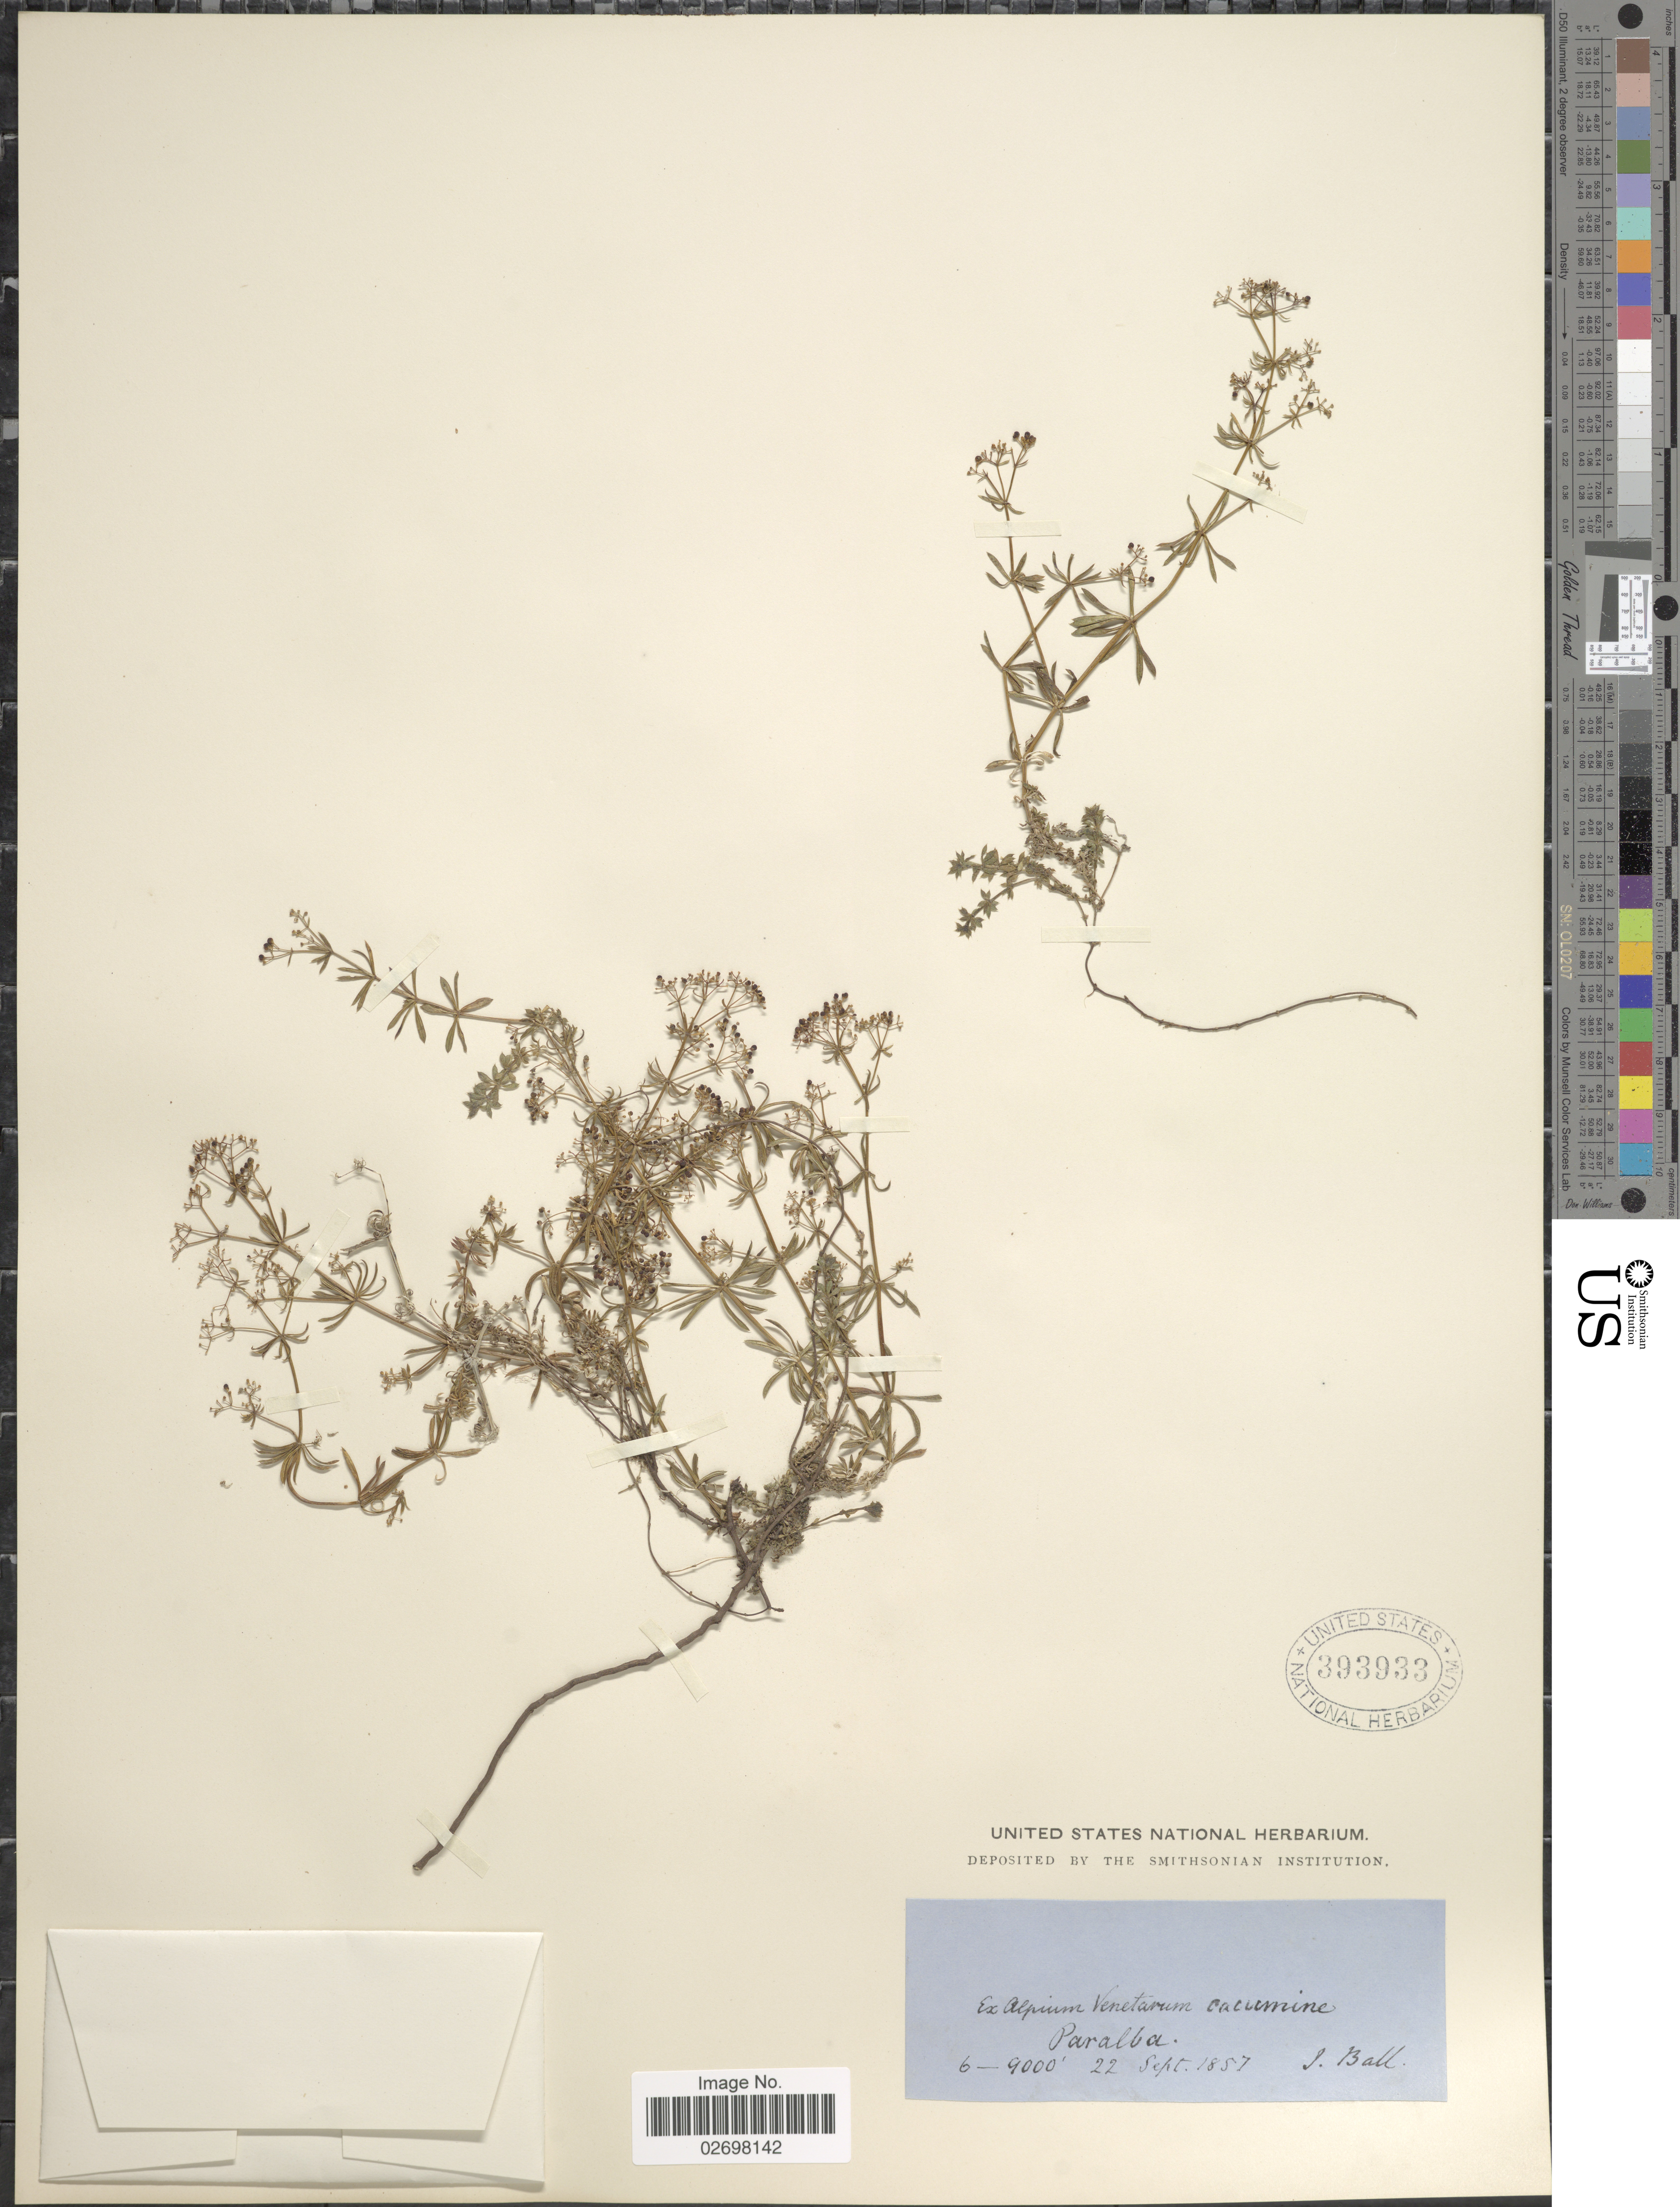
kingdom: Plantae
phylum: Tracheophyta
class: Magnoliopsida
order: Gentianales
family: Rubiaceae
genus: Galium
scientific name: Galium sp.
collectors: J. Ball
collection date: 1857-09-22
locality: Alpium Venetarum cacumine Paralba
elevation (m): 1829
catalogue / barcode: US 393933